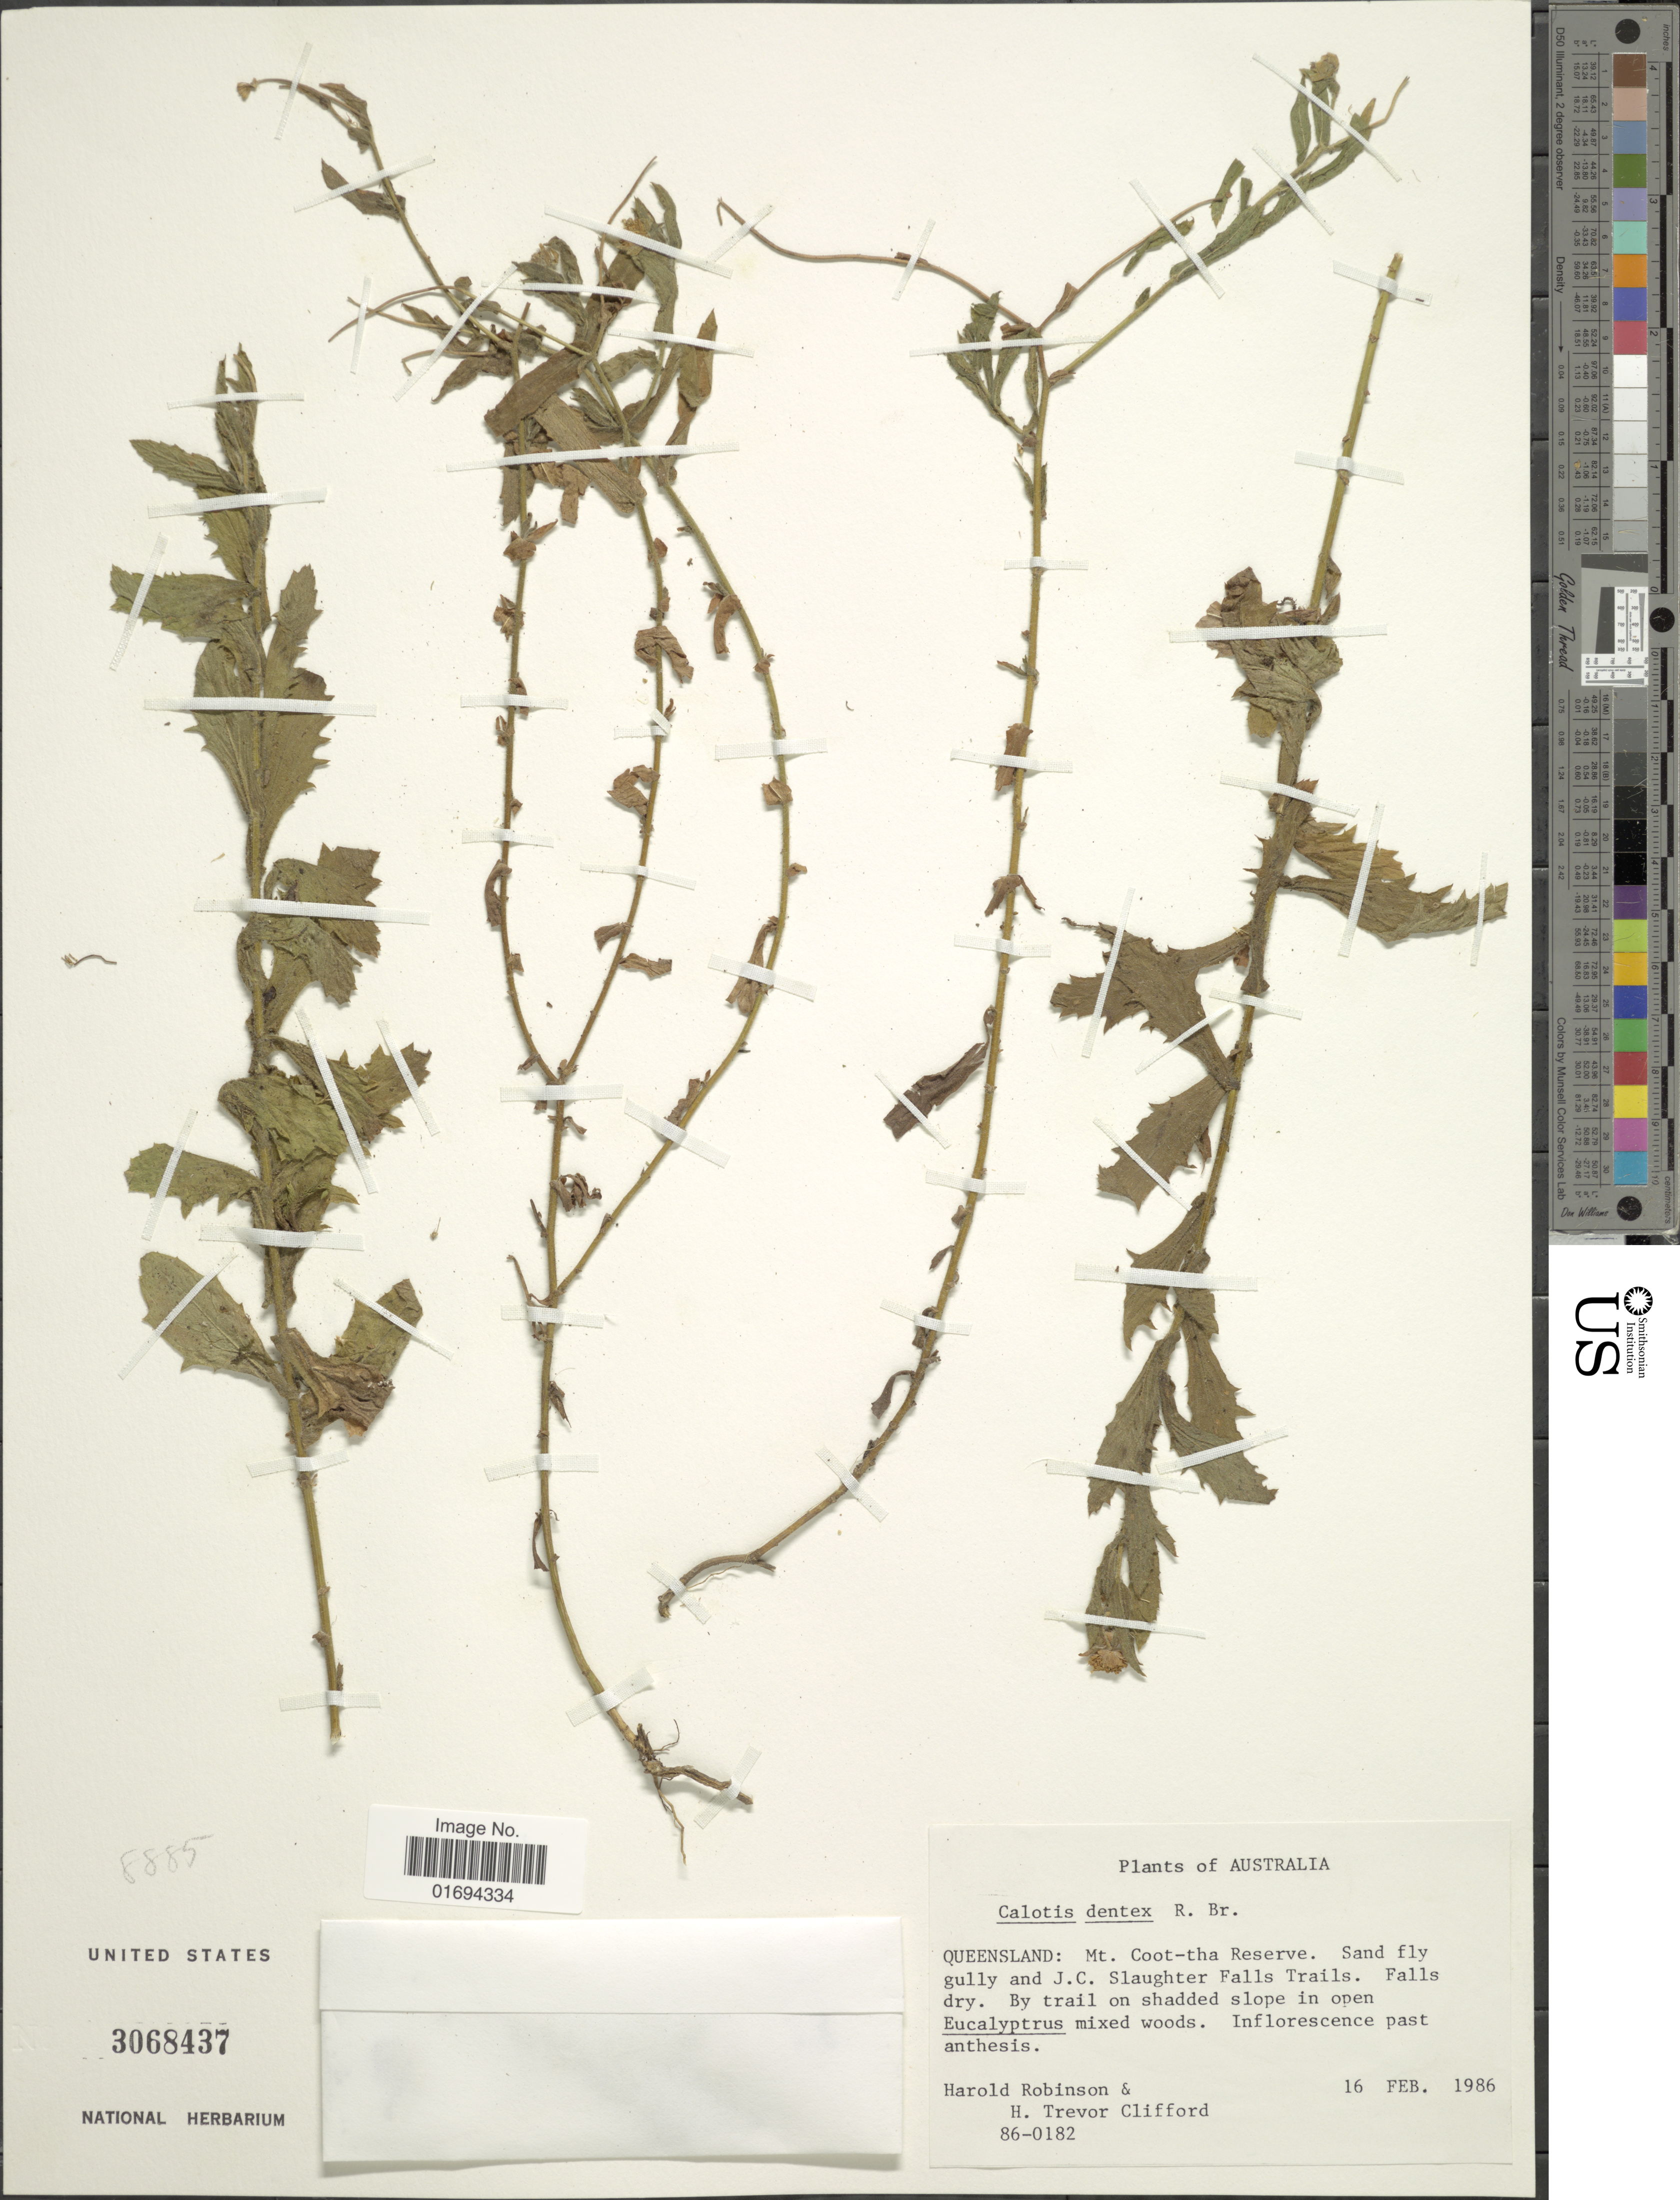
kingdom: Plantae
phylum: Tracheophyta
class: Magnoliopsida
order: Asterales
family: Asteraceae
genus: Calotis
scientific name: Calotis dentex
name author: R. Br.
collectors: H. Robinson & H. Clifford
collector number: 86-0182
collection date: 1986-02-16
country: Australia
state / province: Queensland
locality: Mt. Coot-tha Reserve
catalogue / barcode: US 3068437